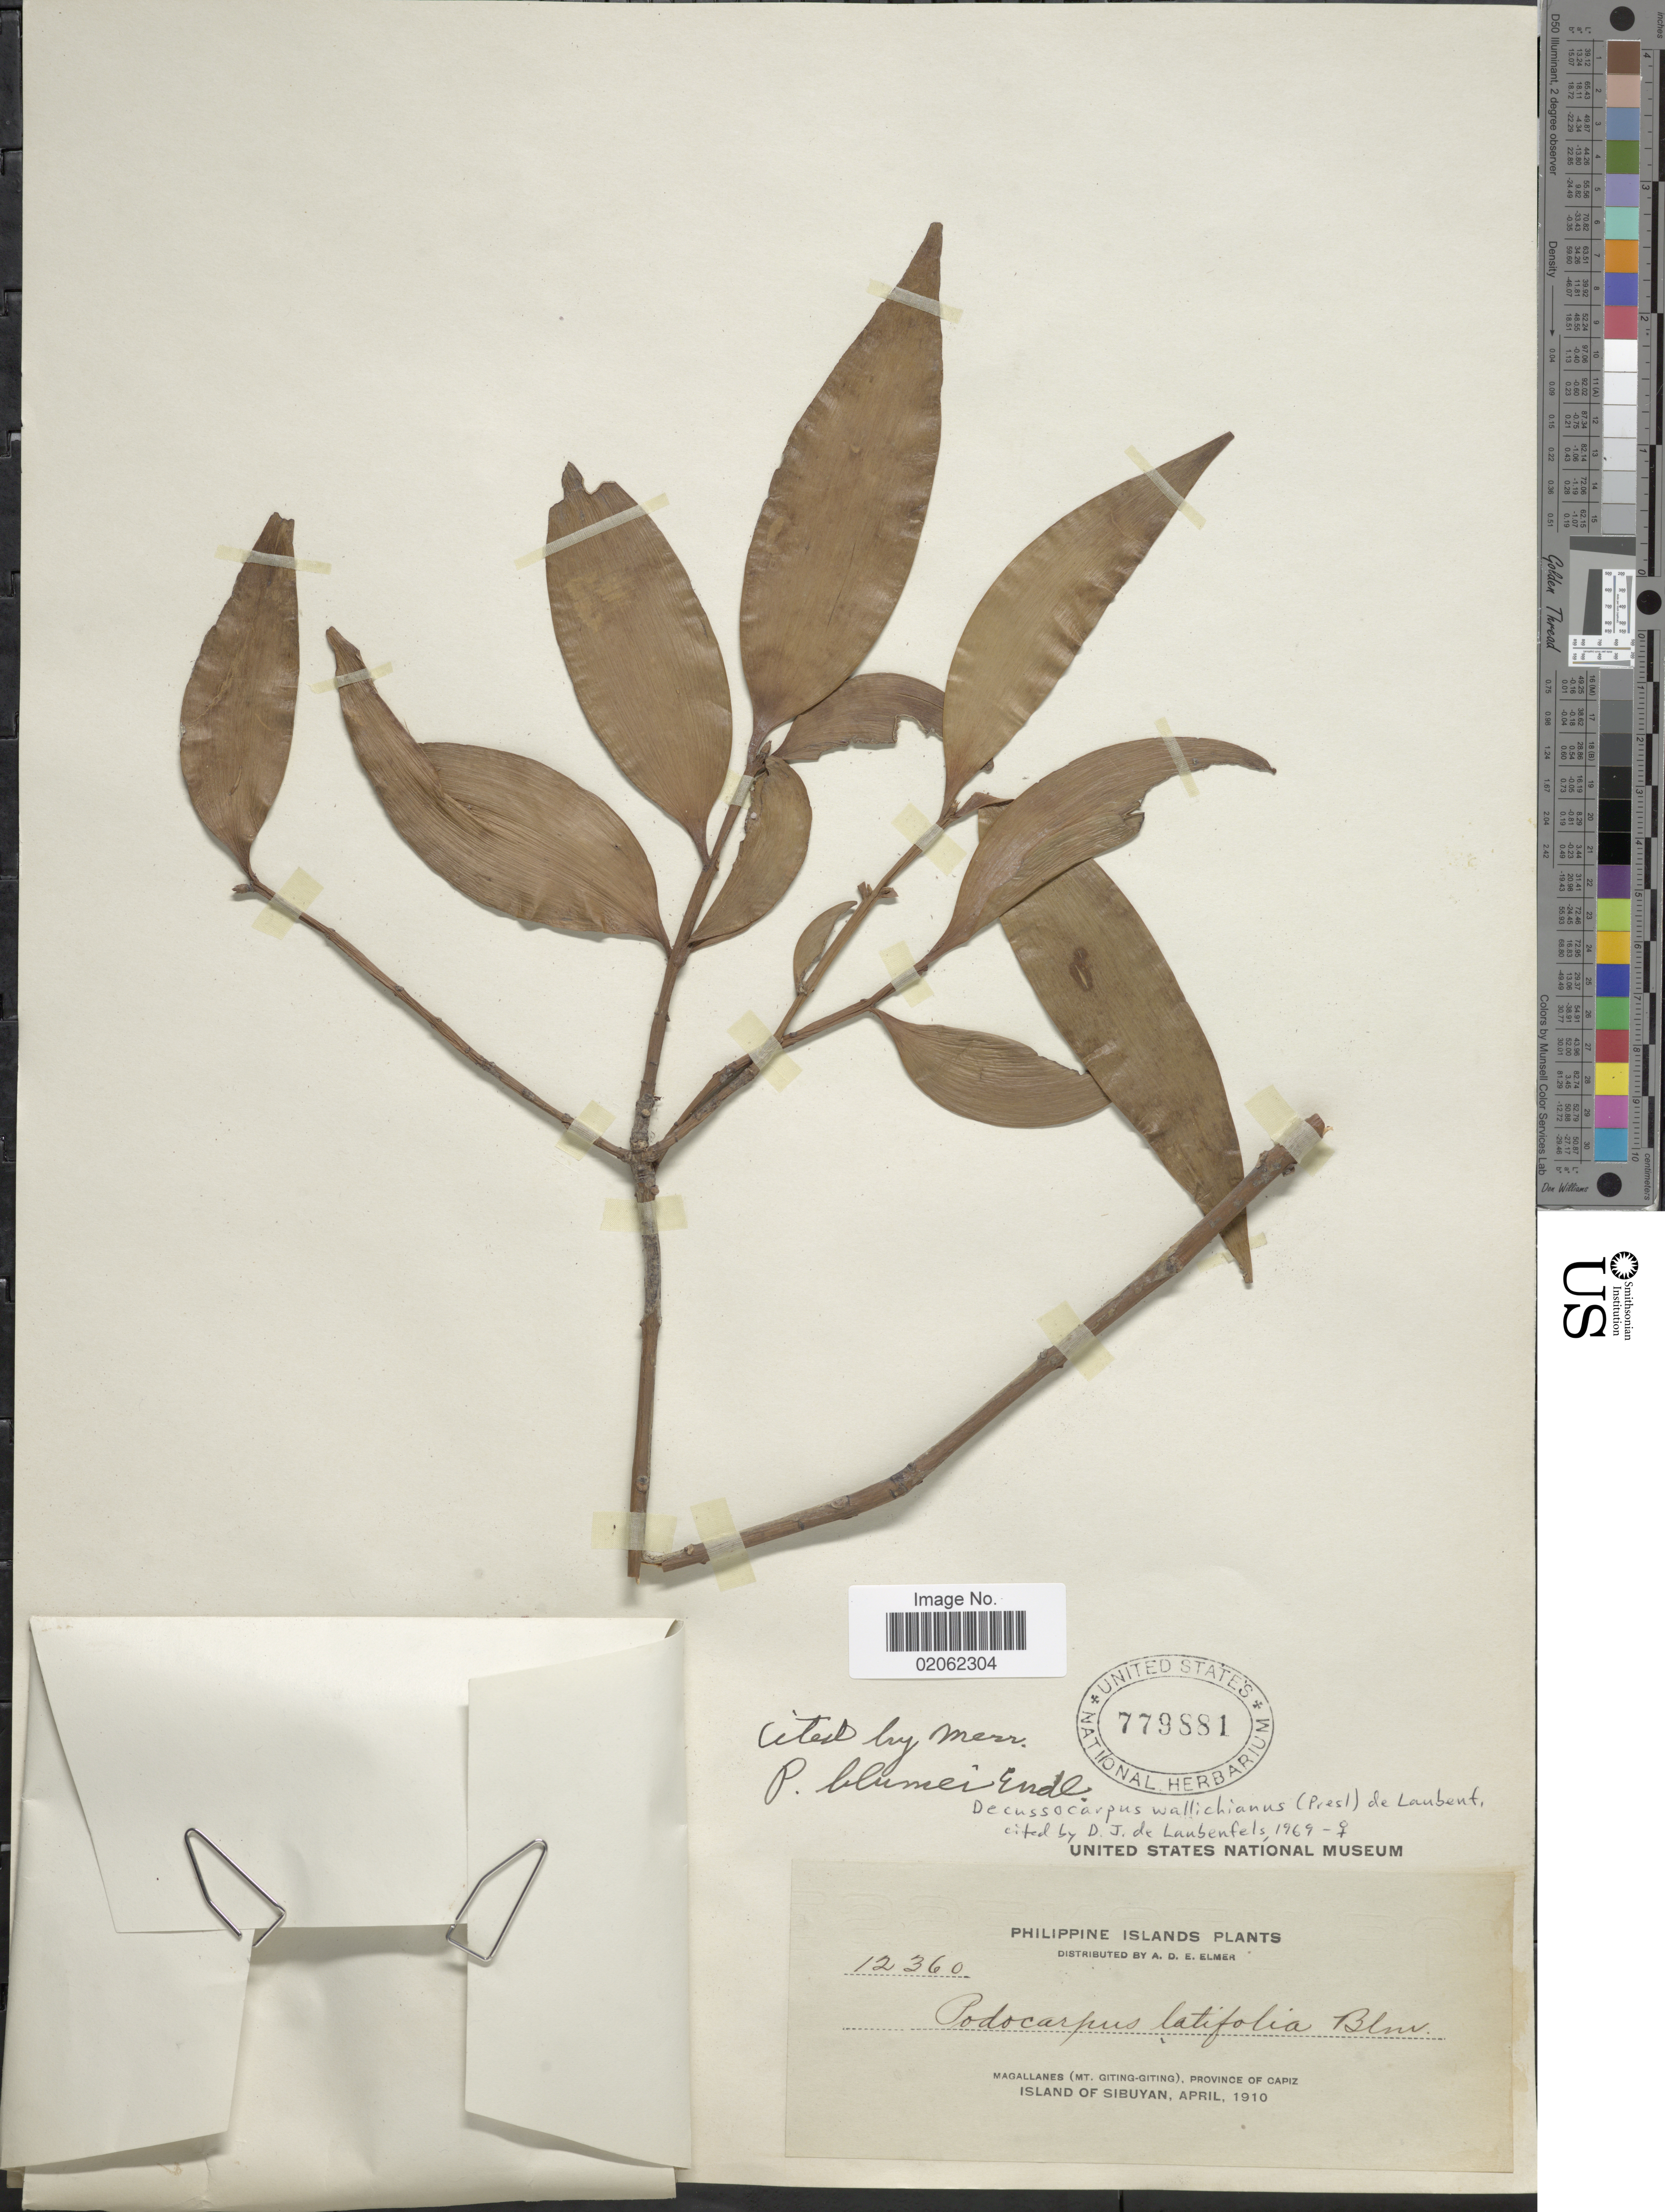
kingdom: Plantae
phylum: Tracheophyta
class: Pinopsida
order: Pinales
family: Podocarpaceae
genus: Decussocarpus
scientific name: Decussocarpus wallichianus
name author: (C. Presl) de Laub.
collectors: A. D. E. Elmer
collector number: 12360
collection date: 1910-04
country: Philippines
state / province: Western Visayas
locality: Philippine Islands, Magallanes (Mt. Giting-Giting), Province of Capiz, Island of Sibuyan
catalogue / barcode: US 779881